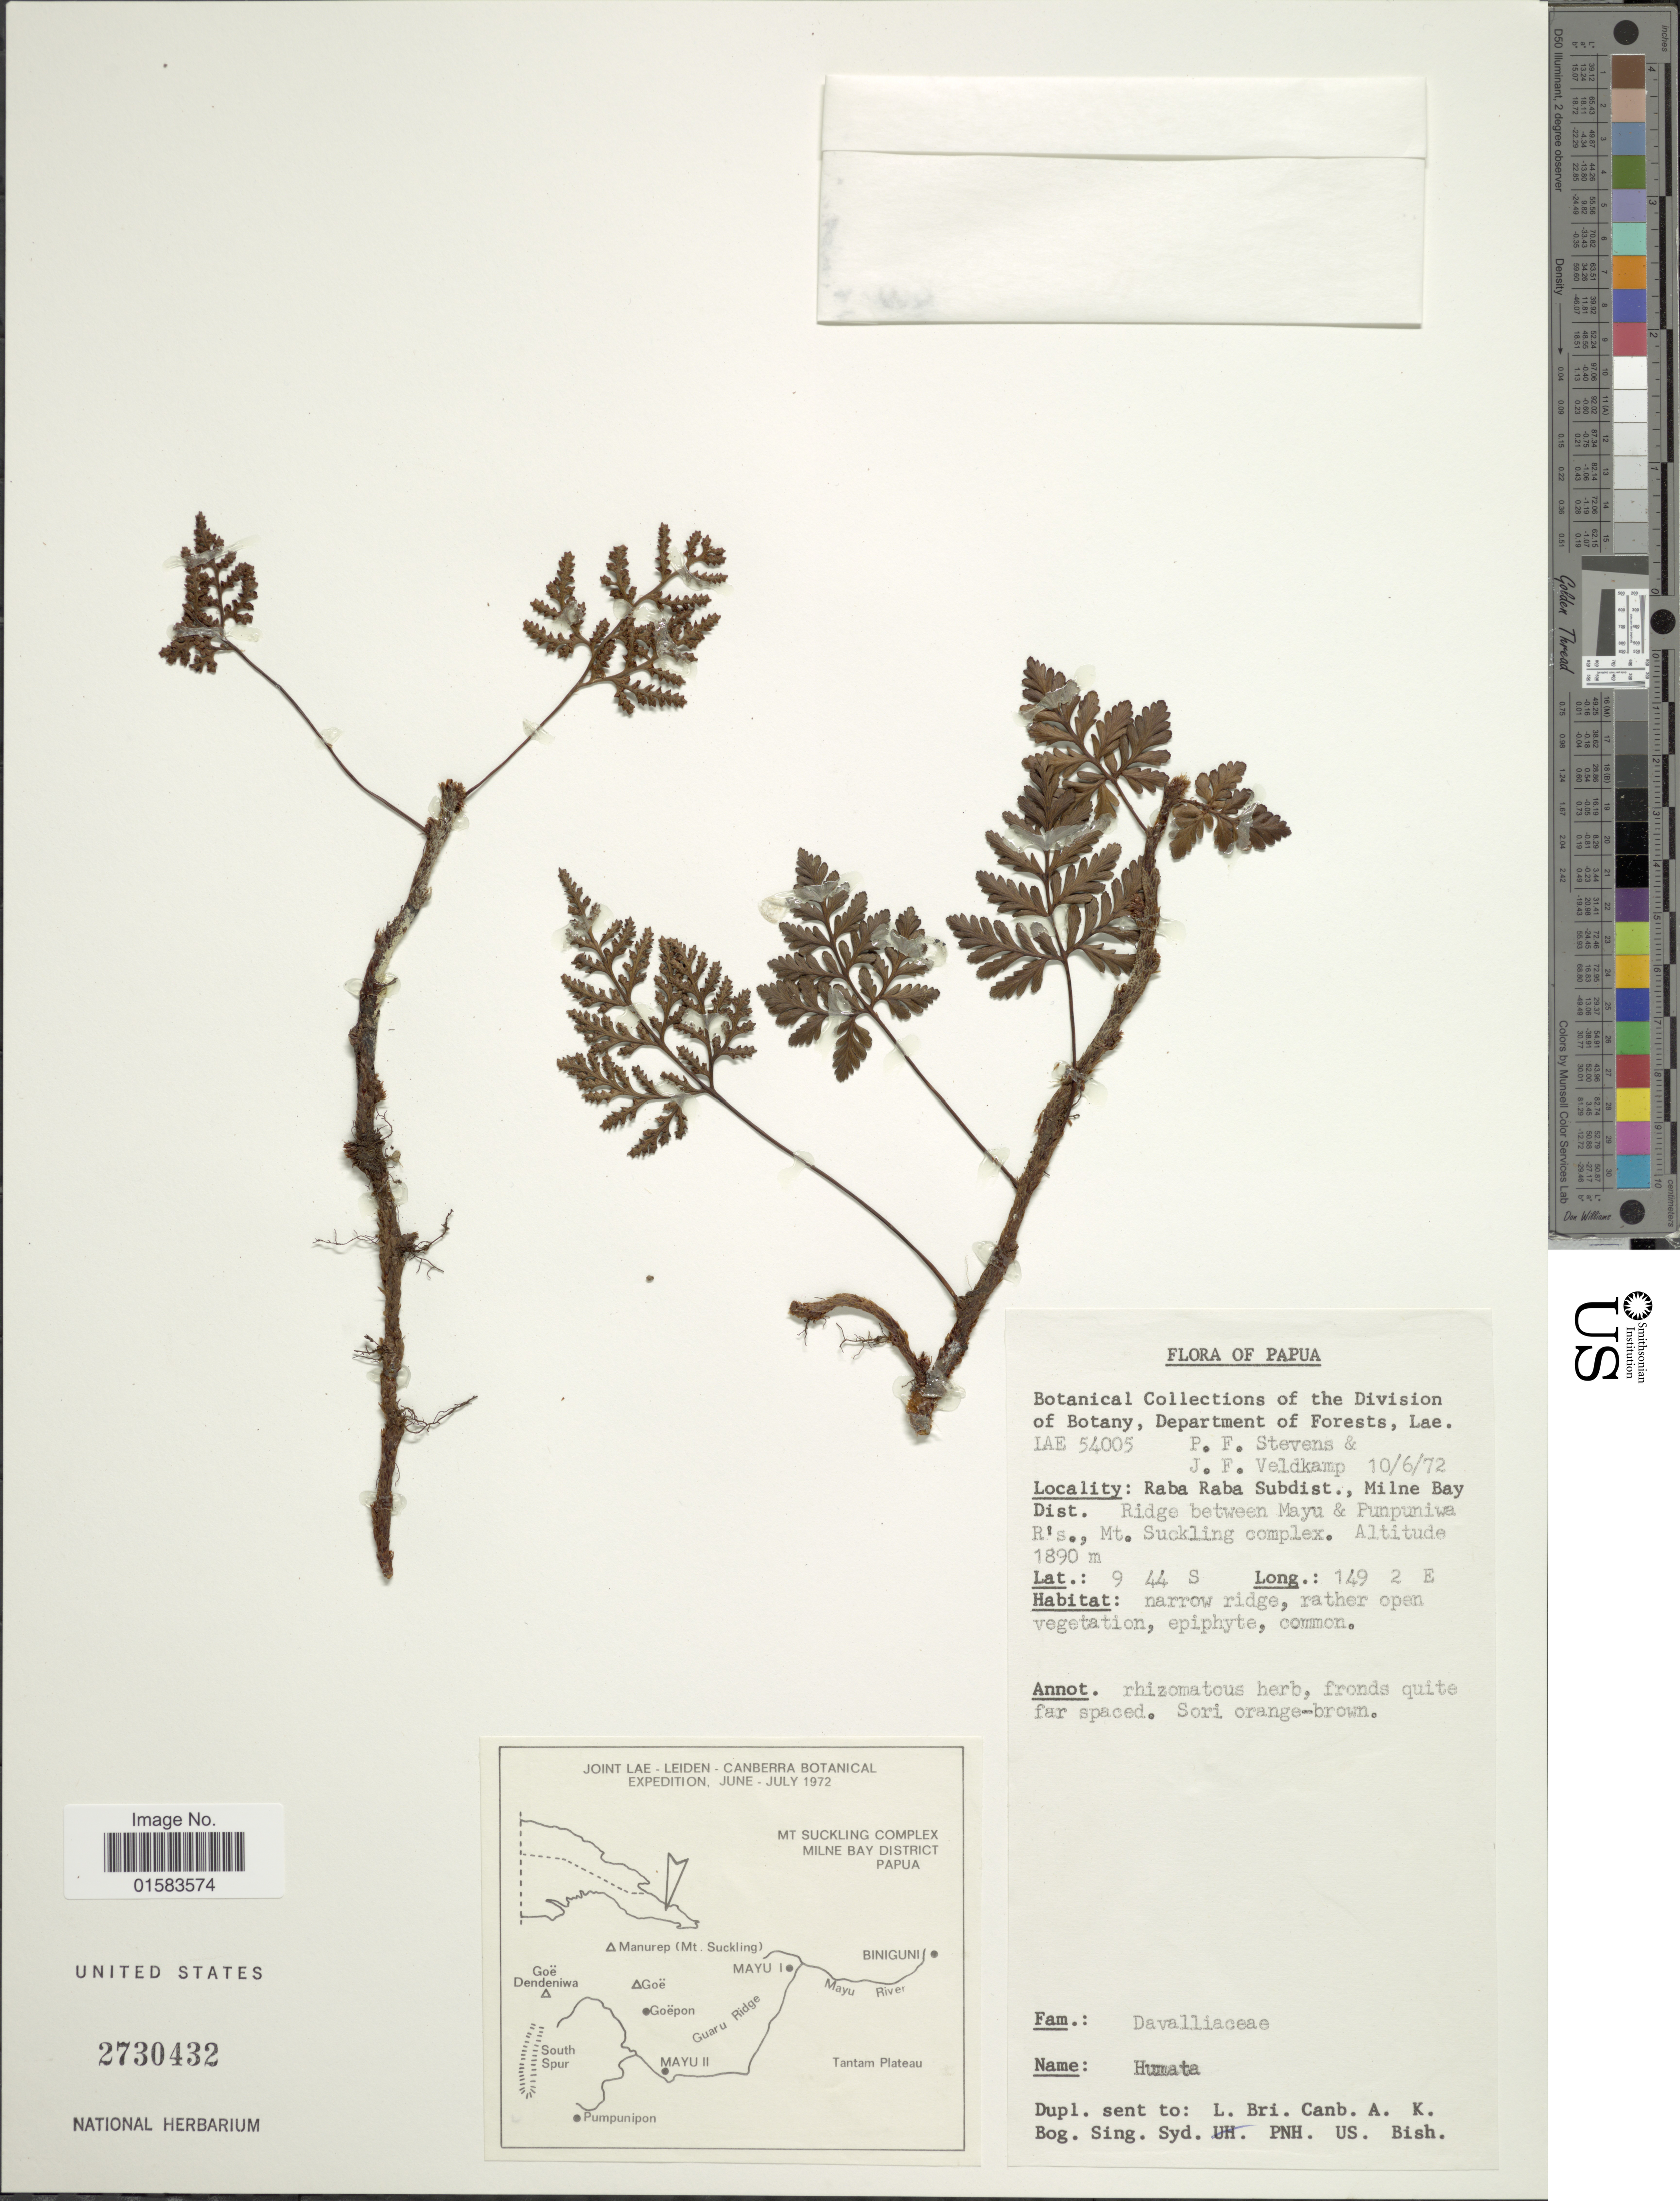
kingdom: Plantae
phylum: Tracheophyta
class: Polypodiopsida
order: Polypodiales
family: Davalliaceae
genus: Davallia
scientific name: Davallia sp.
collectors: P. F. Stevens & J. F. Veldkamp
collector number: LAE 54005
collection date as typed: Transcribed d/m/y: 10/6/72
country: Papua New Guinea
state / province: Milne Bay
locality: Raba Raba Subdist, Ridge between Mayu & Punpuniwa R's, Mt. Suckling Complex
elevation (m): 1890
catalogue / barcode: US 2730432